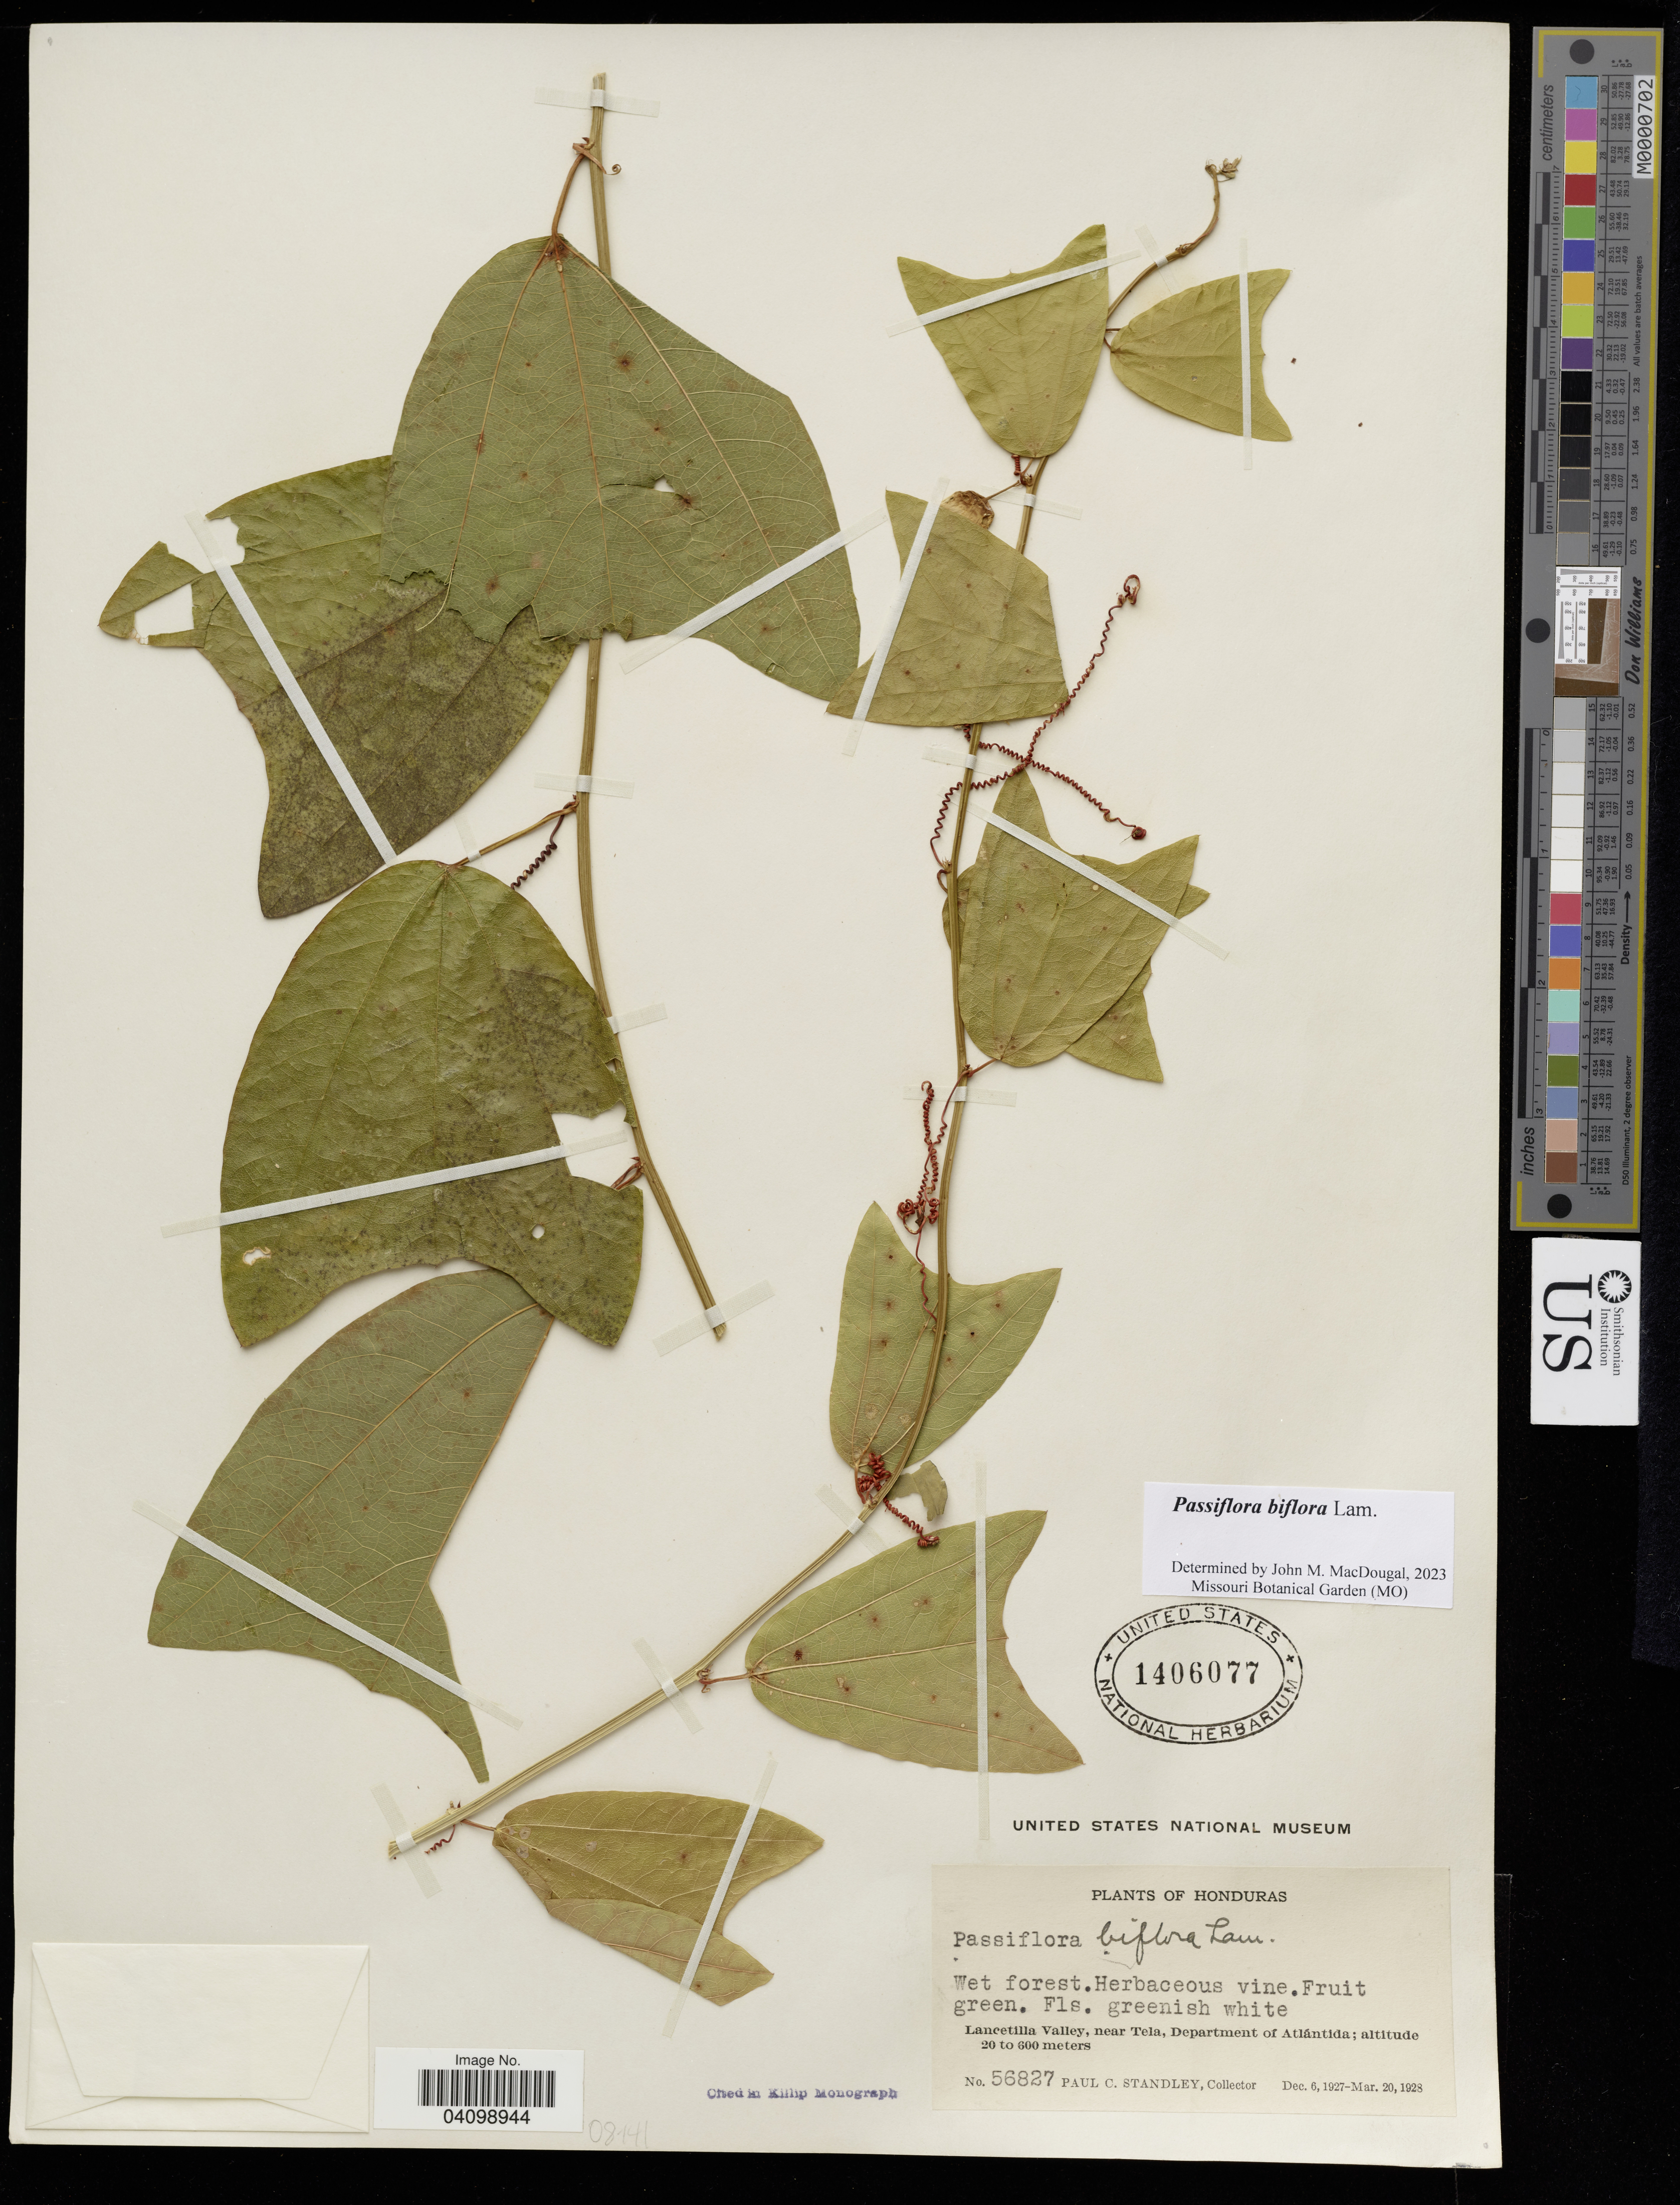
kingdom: Plantae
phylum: Tracheophyta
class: Magnoliopsida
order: Malpighiales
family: Passifloraceae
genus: Passiflora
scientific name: Passiflora biflora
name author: Lam.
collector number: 56827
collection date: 1927-12-06/1928-03-20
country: Honduras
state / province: Atlantida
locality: Lancetilla Valley, near Tela.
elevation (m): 20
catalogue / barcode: US 1406077